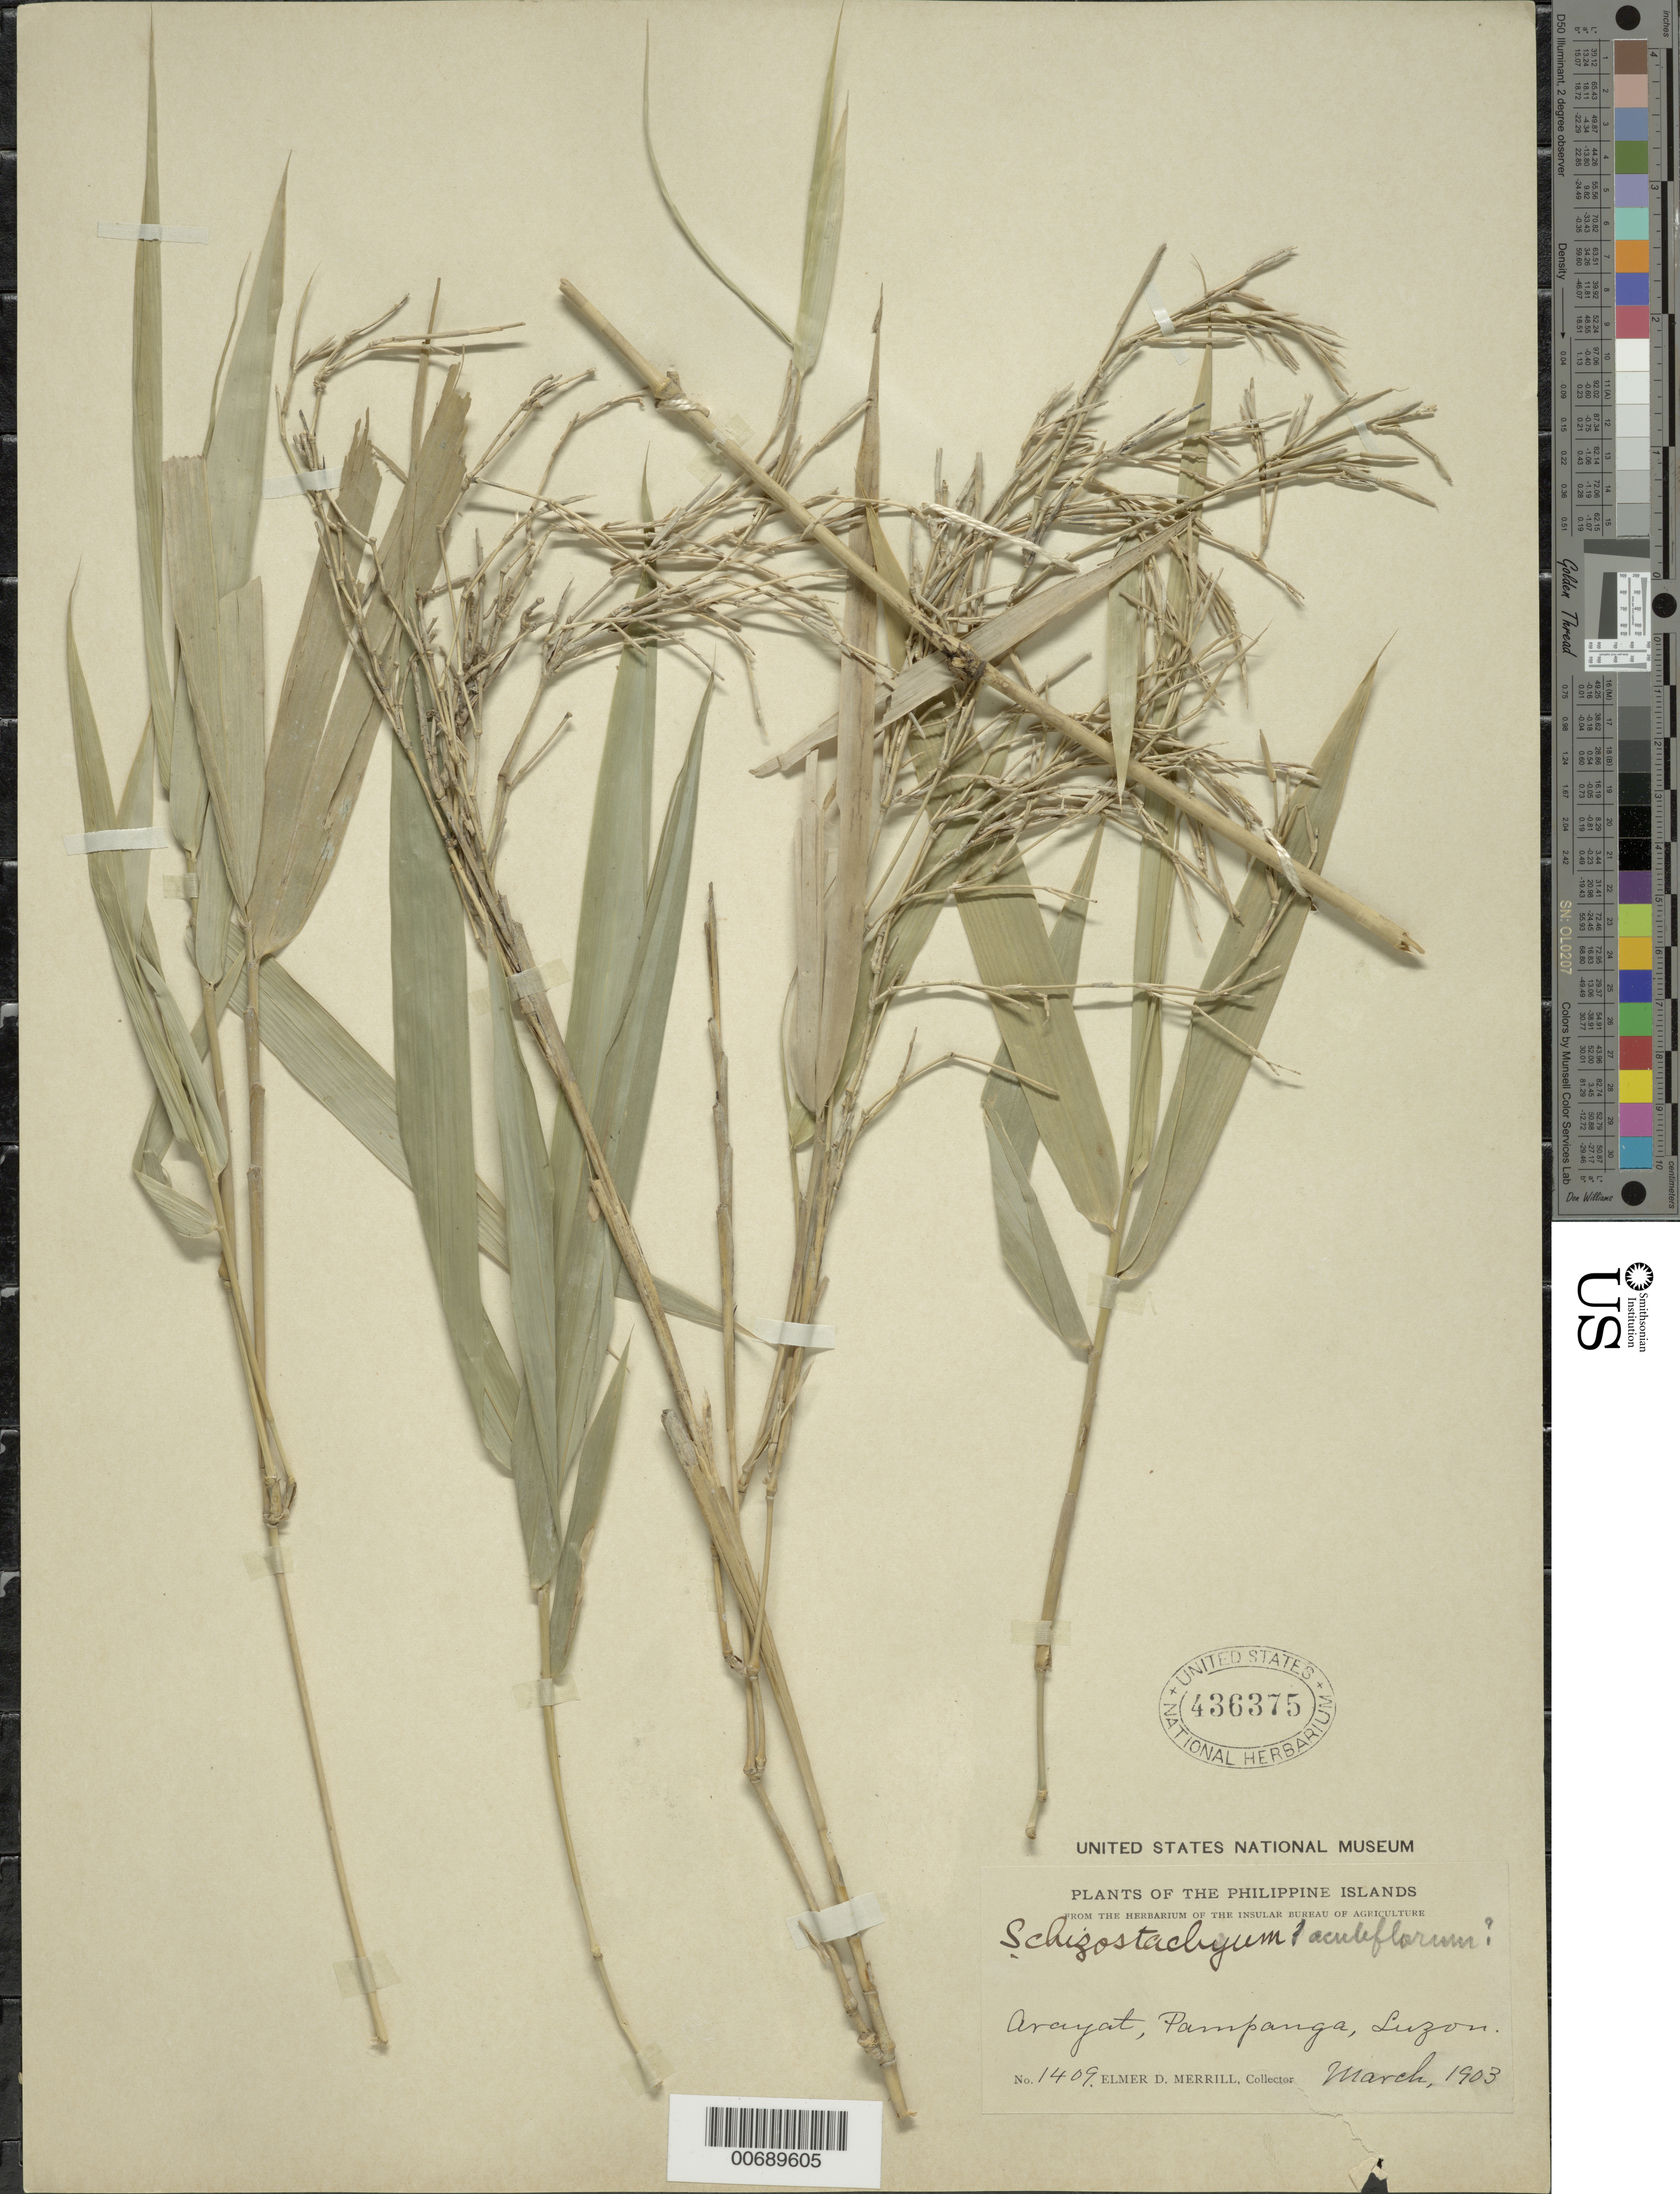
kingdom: Plantae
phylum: Tracheophyta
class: Liliopsida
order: Poales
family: Poaceae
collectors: E. D. Merrill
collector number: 1409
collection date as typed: Mar 1903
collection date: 1903-03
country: Philippines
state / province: Central Luzon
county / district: Pampanga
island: Luzon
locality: Arayat, Pampanga.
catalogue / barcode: US 436375